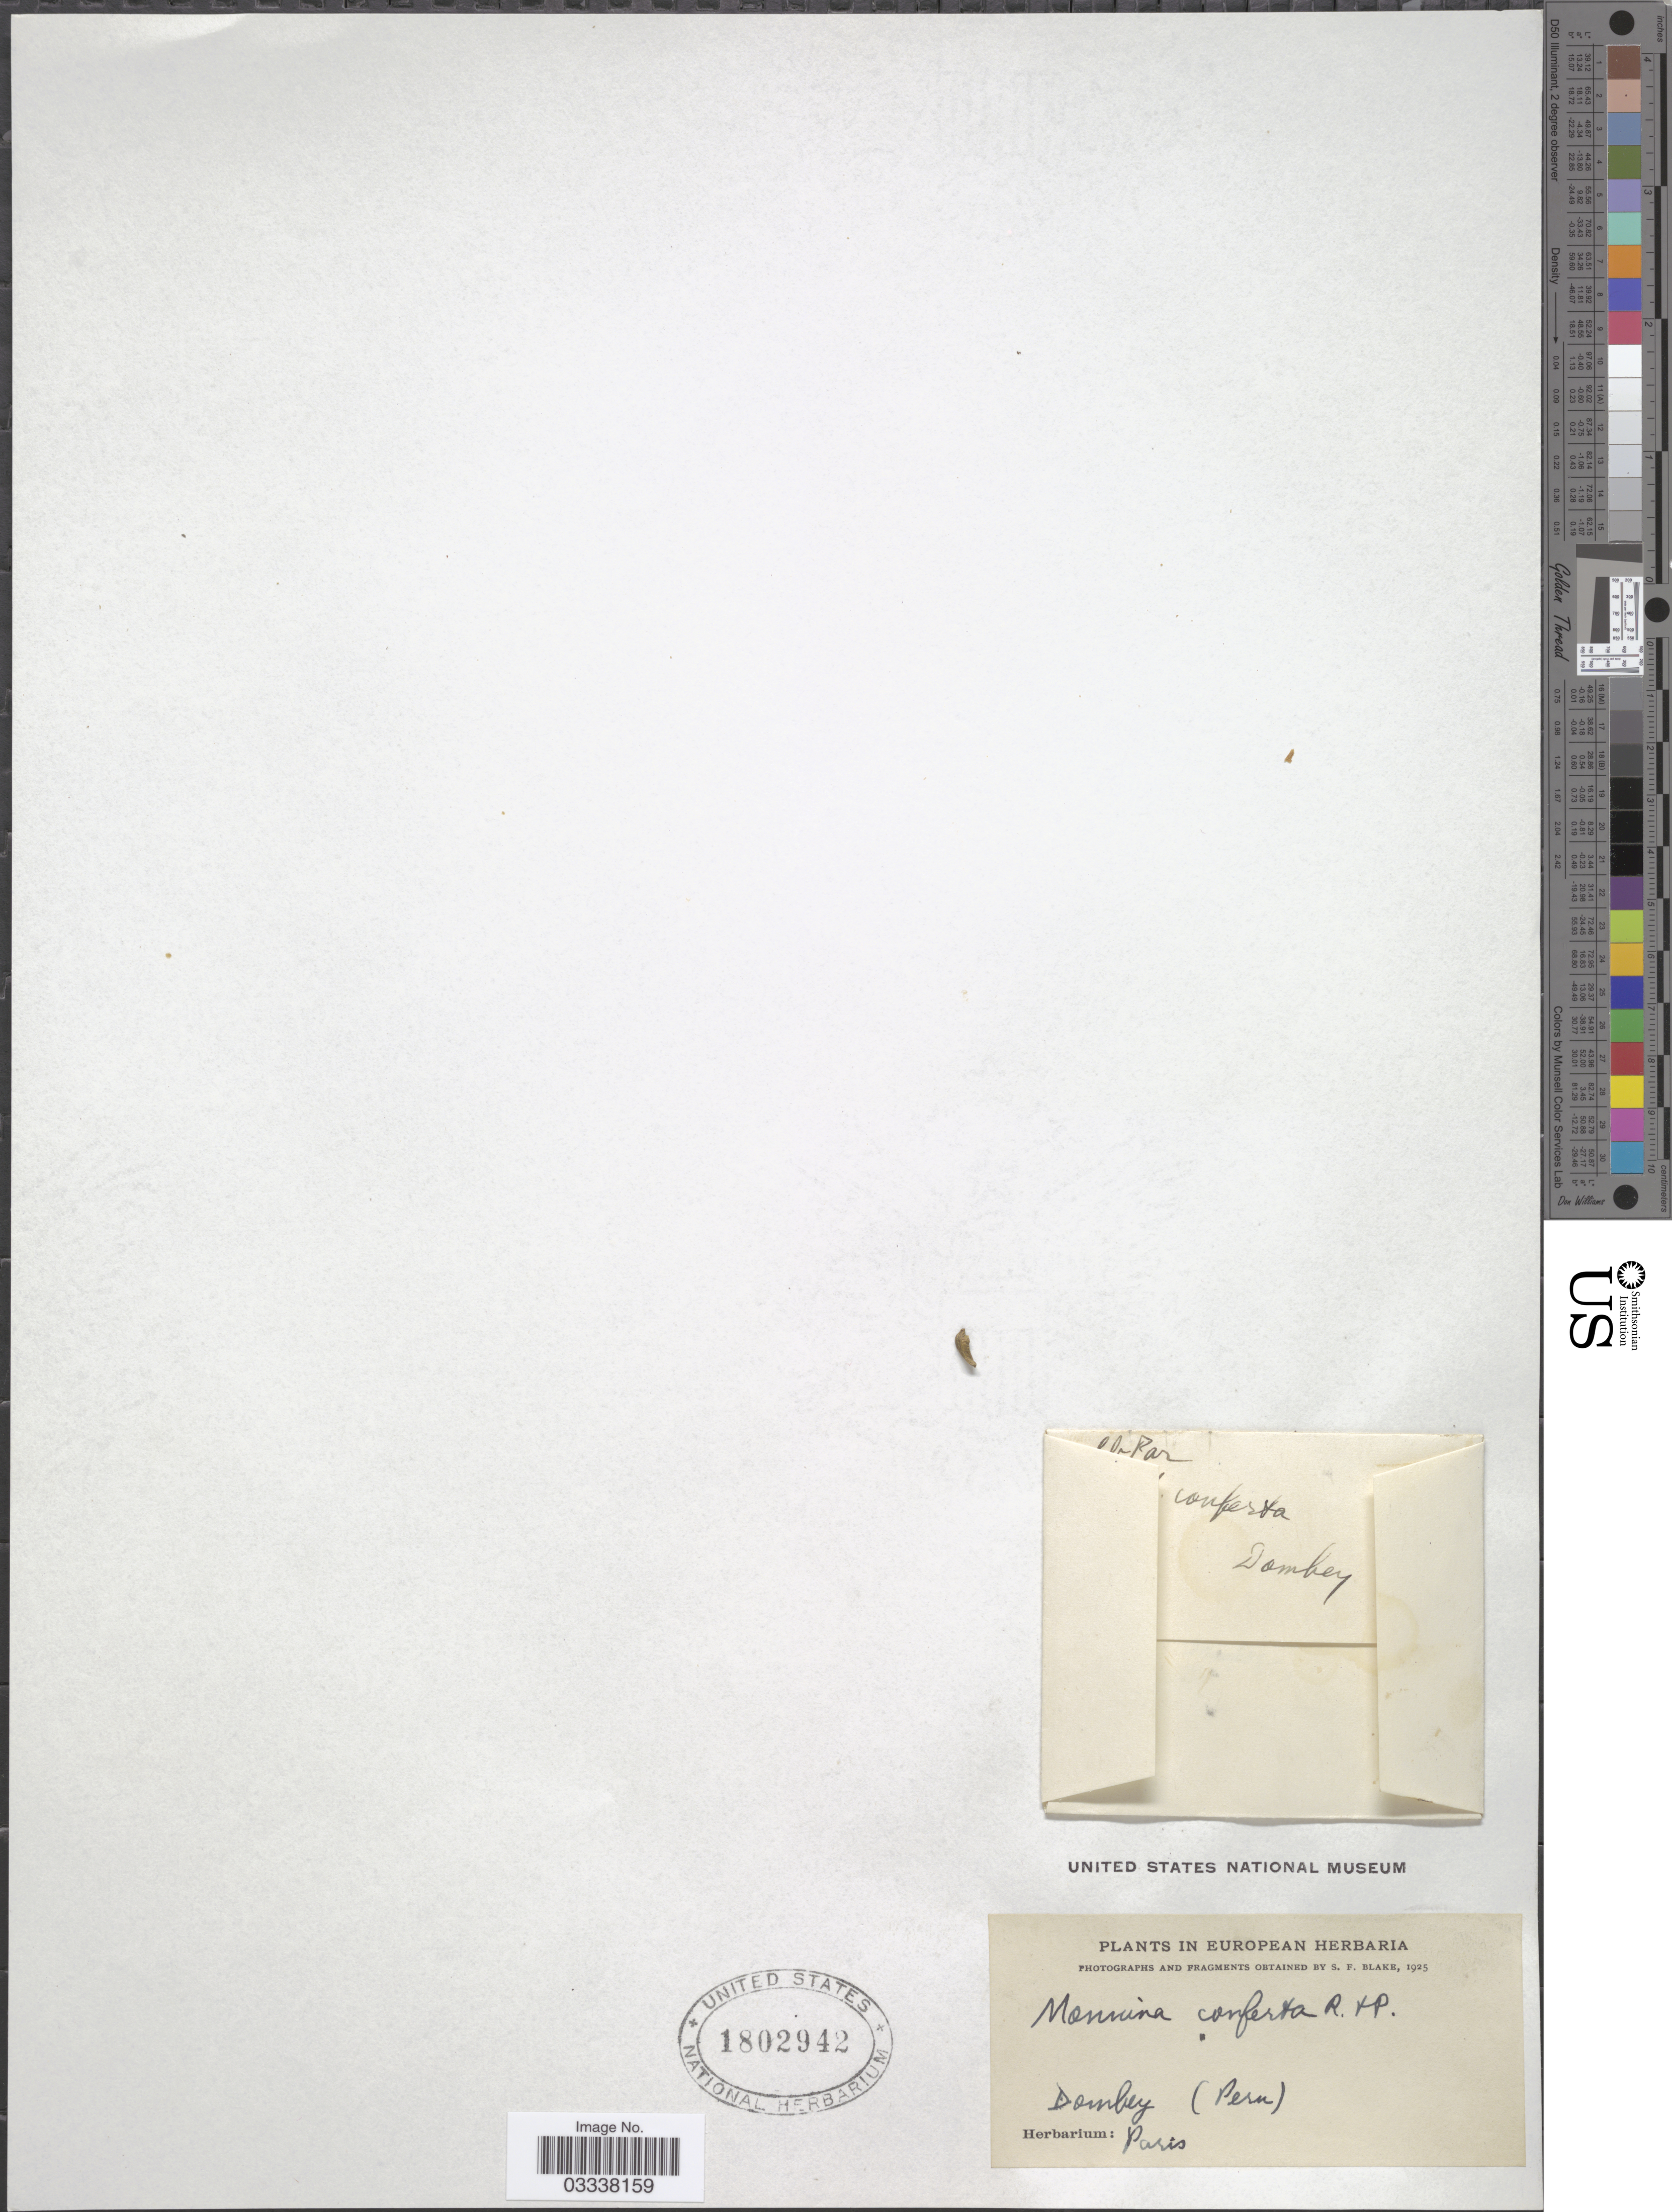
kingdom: Plantae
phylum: Tracheophyta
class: Magnoliopsida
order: Fabales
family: Polygalaceae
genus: Monnina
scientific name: Monnina conferta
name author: Ruiz & Pav.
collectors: Dombey, --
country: Peru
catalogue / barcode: US 1802942